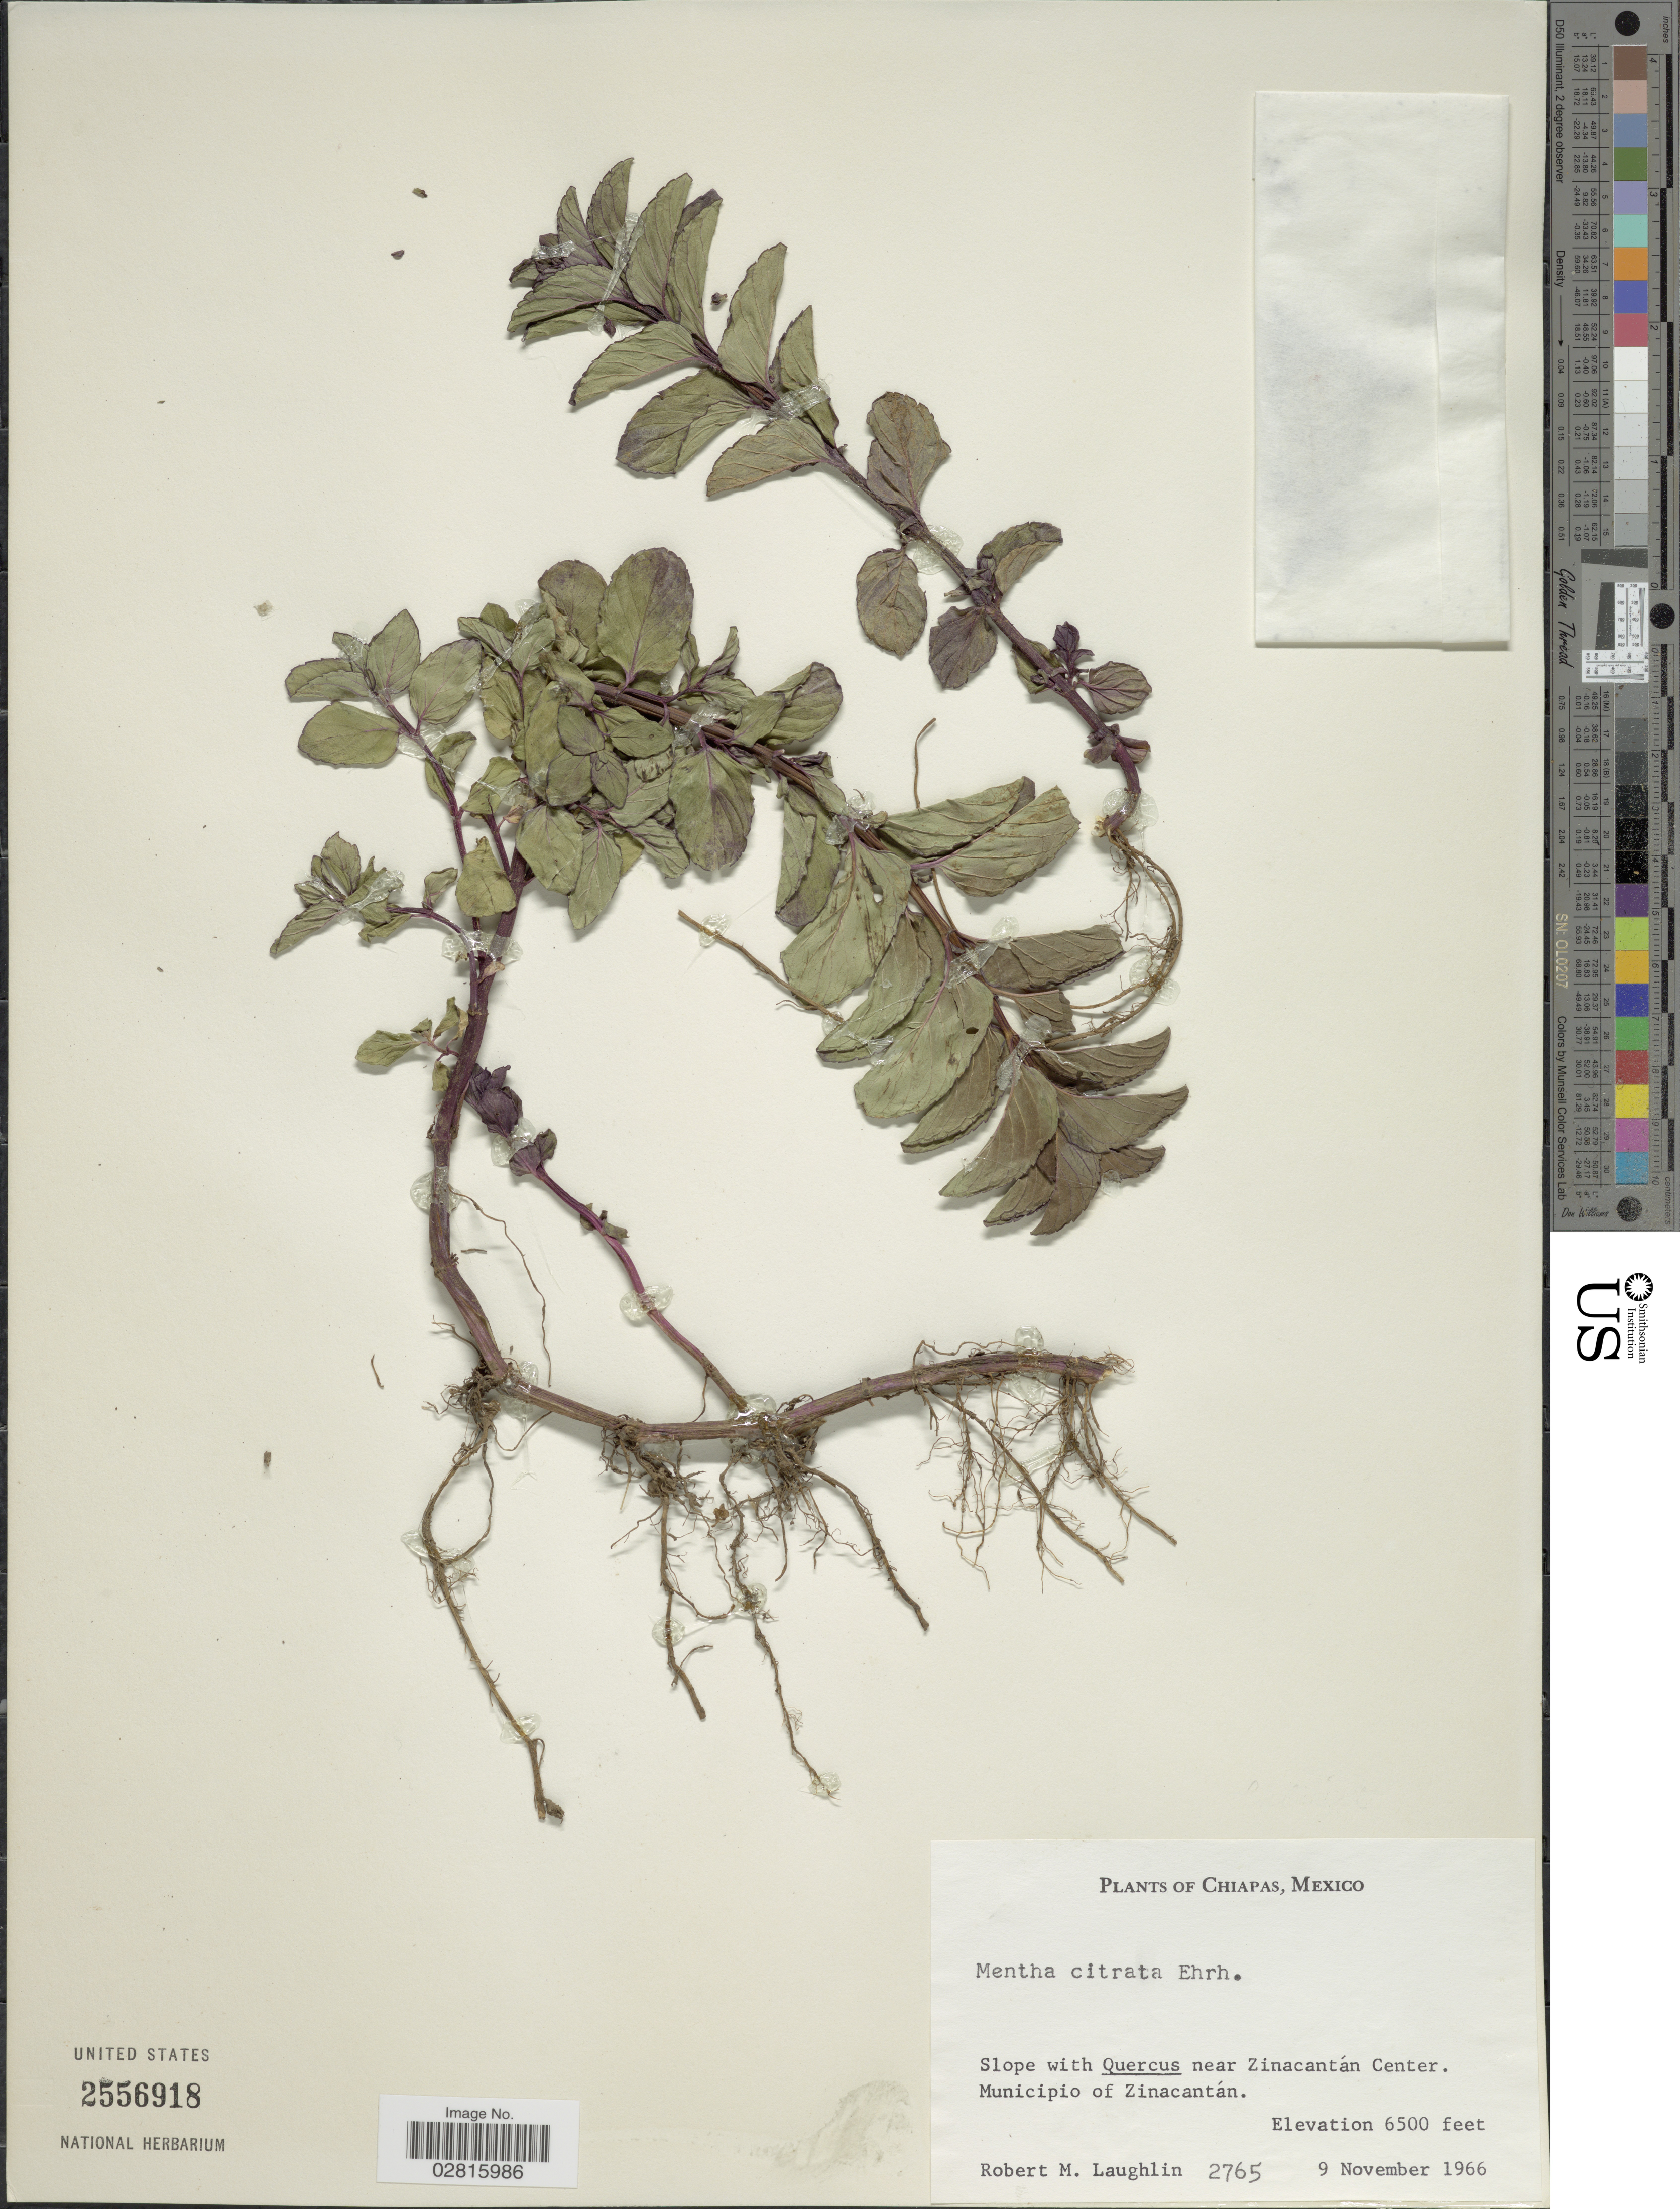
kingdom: Plantae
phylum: Tracheophyta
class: Magnoliopsida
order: Lamiales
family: Lamiaceae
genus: Mentha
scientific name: Mentha citrata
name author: Ehrh.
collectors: R. M. Laughlin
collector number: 2765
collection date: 1966-11-09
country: Mexico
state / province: Chiapas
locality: Slope with Quercus near Zinacantán Center. Municipio of Zinacantán.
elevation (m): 1981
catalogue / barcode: US 2556918